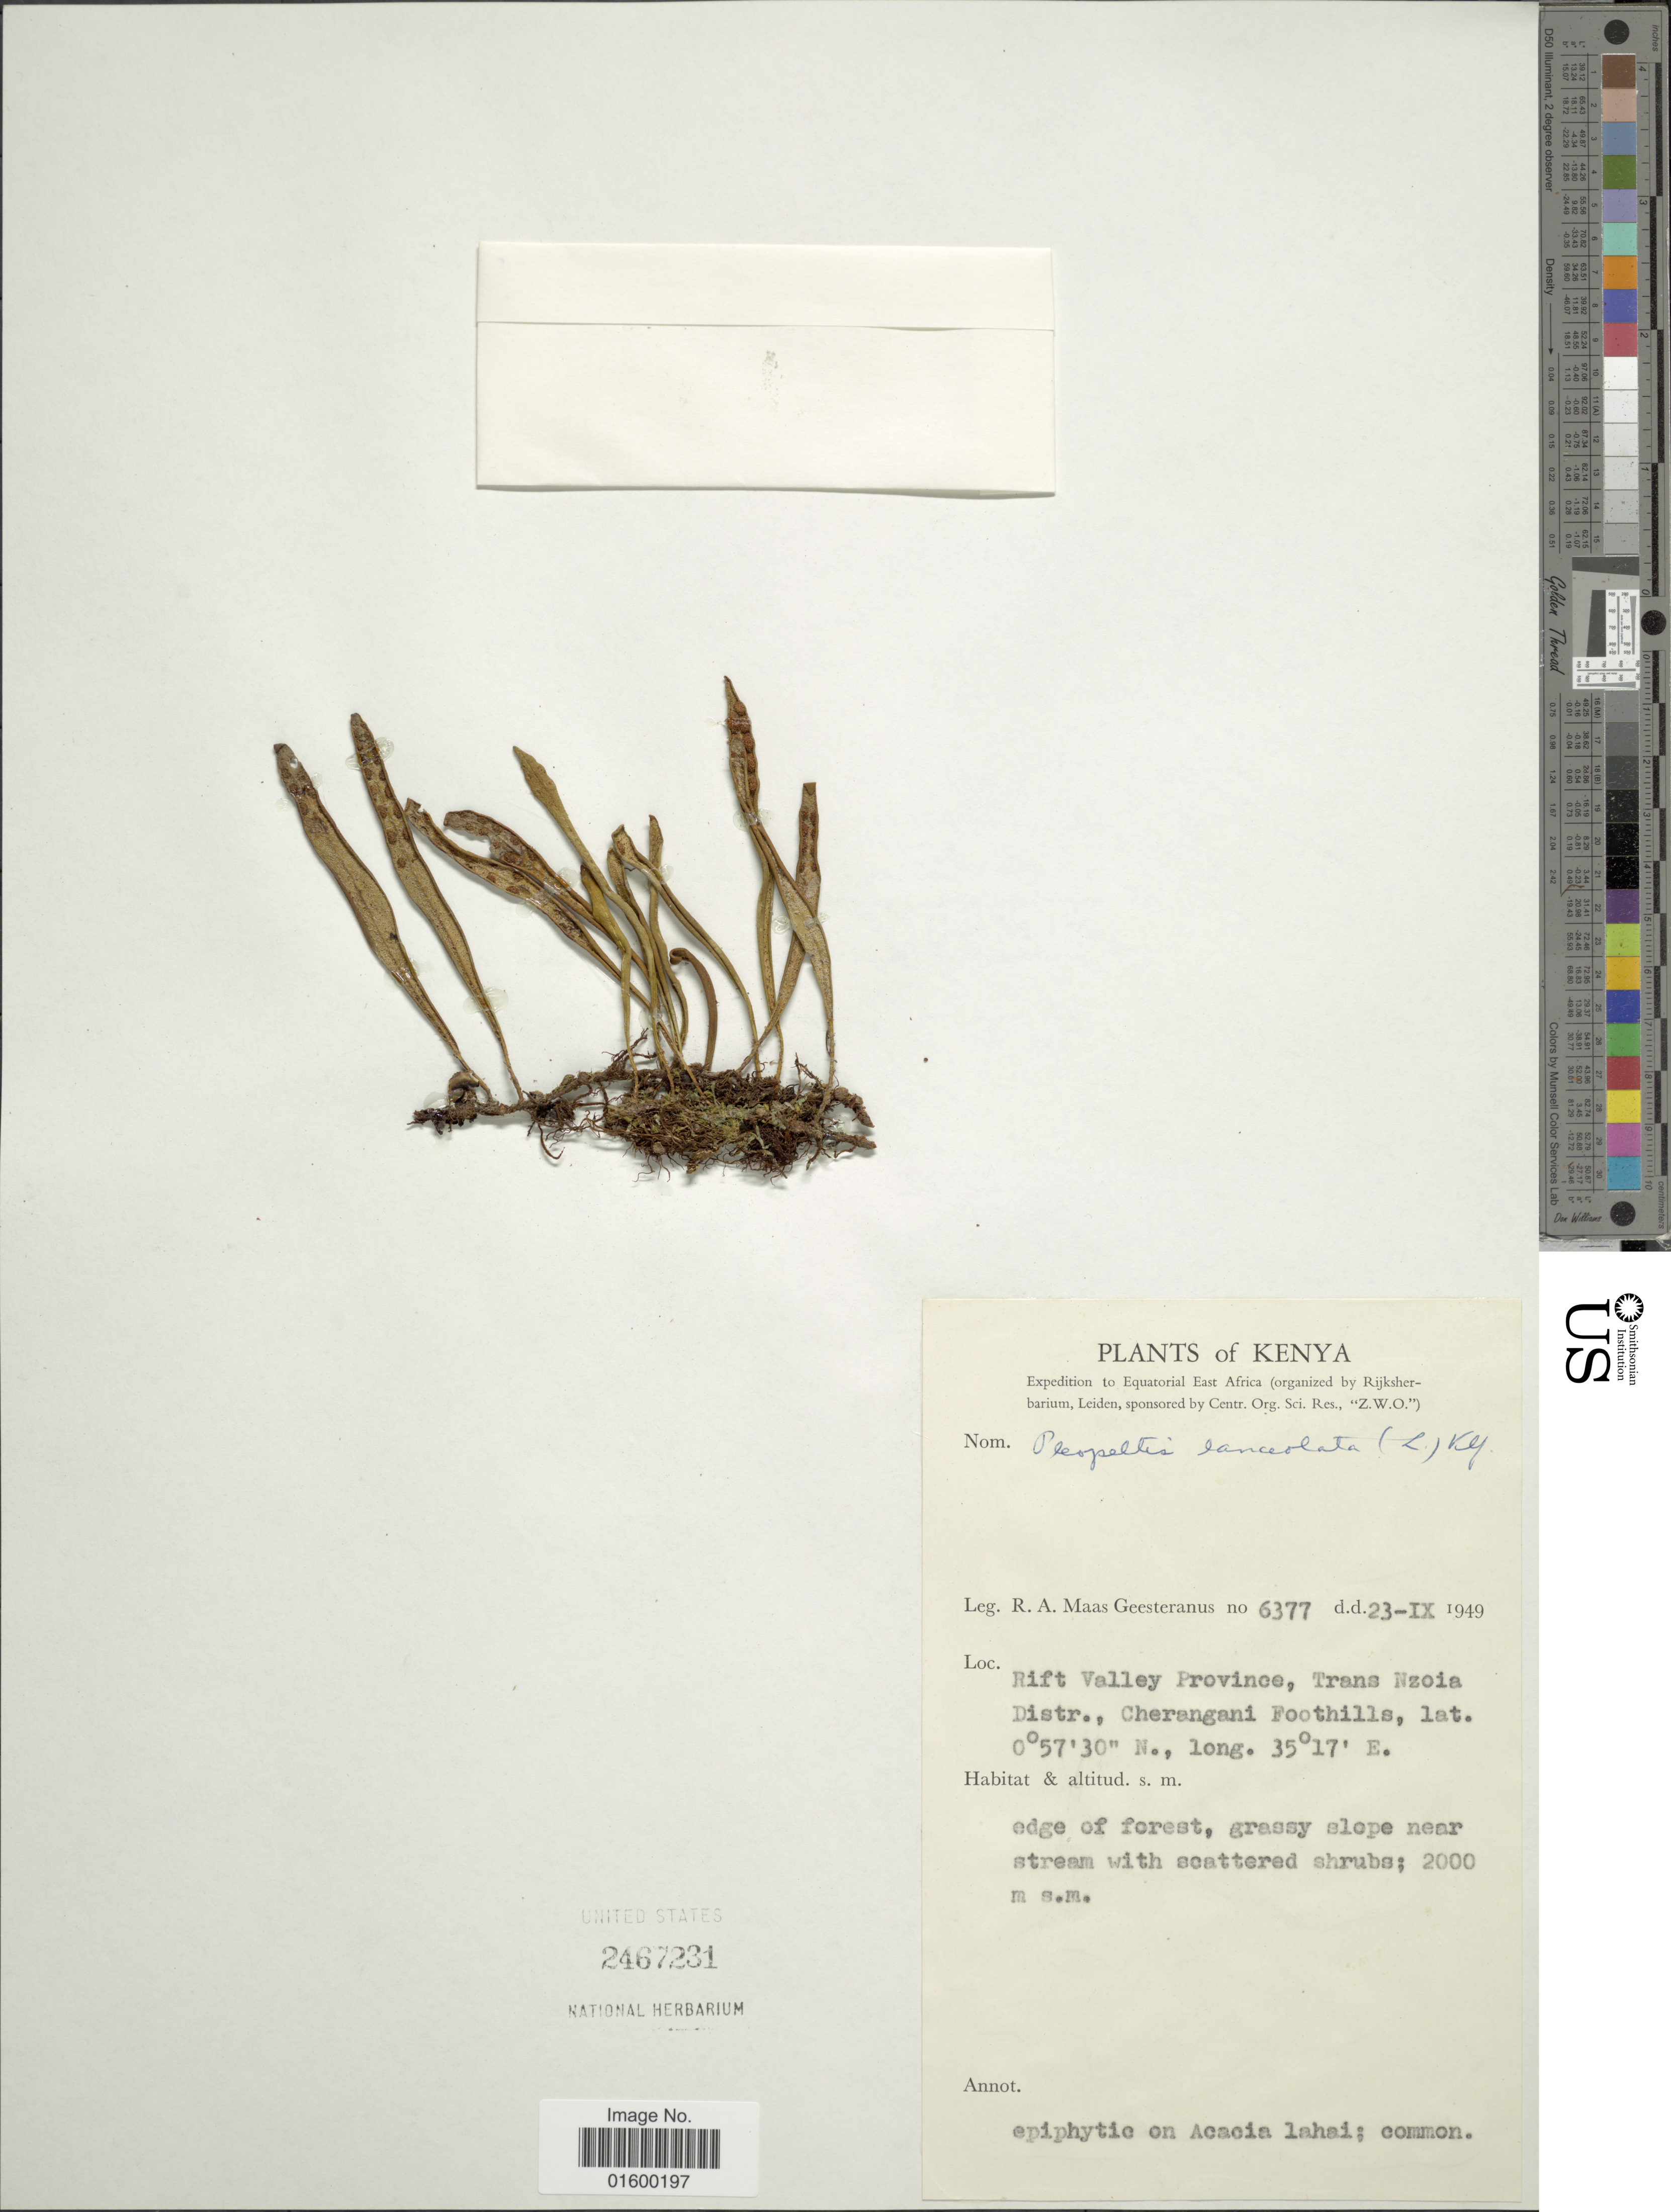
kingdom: Plantae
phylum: Tracheophyta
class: Polypodiopsida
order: Polypodiales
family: Polypodiaceae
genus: Pleopeltis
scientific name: Pleopeltis macrocarpa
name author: (Bory ex Willd.) Kaulf.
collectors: R. A. Maas Geesteranus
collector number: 6377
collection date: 1949-09-23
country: Kenya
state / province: Trans Nzoia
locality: Rift Valley Province, Trans Nzoia Distr., Cherangani Foothills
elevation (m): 2000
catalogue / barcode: US 2467231